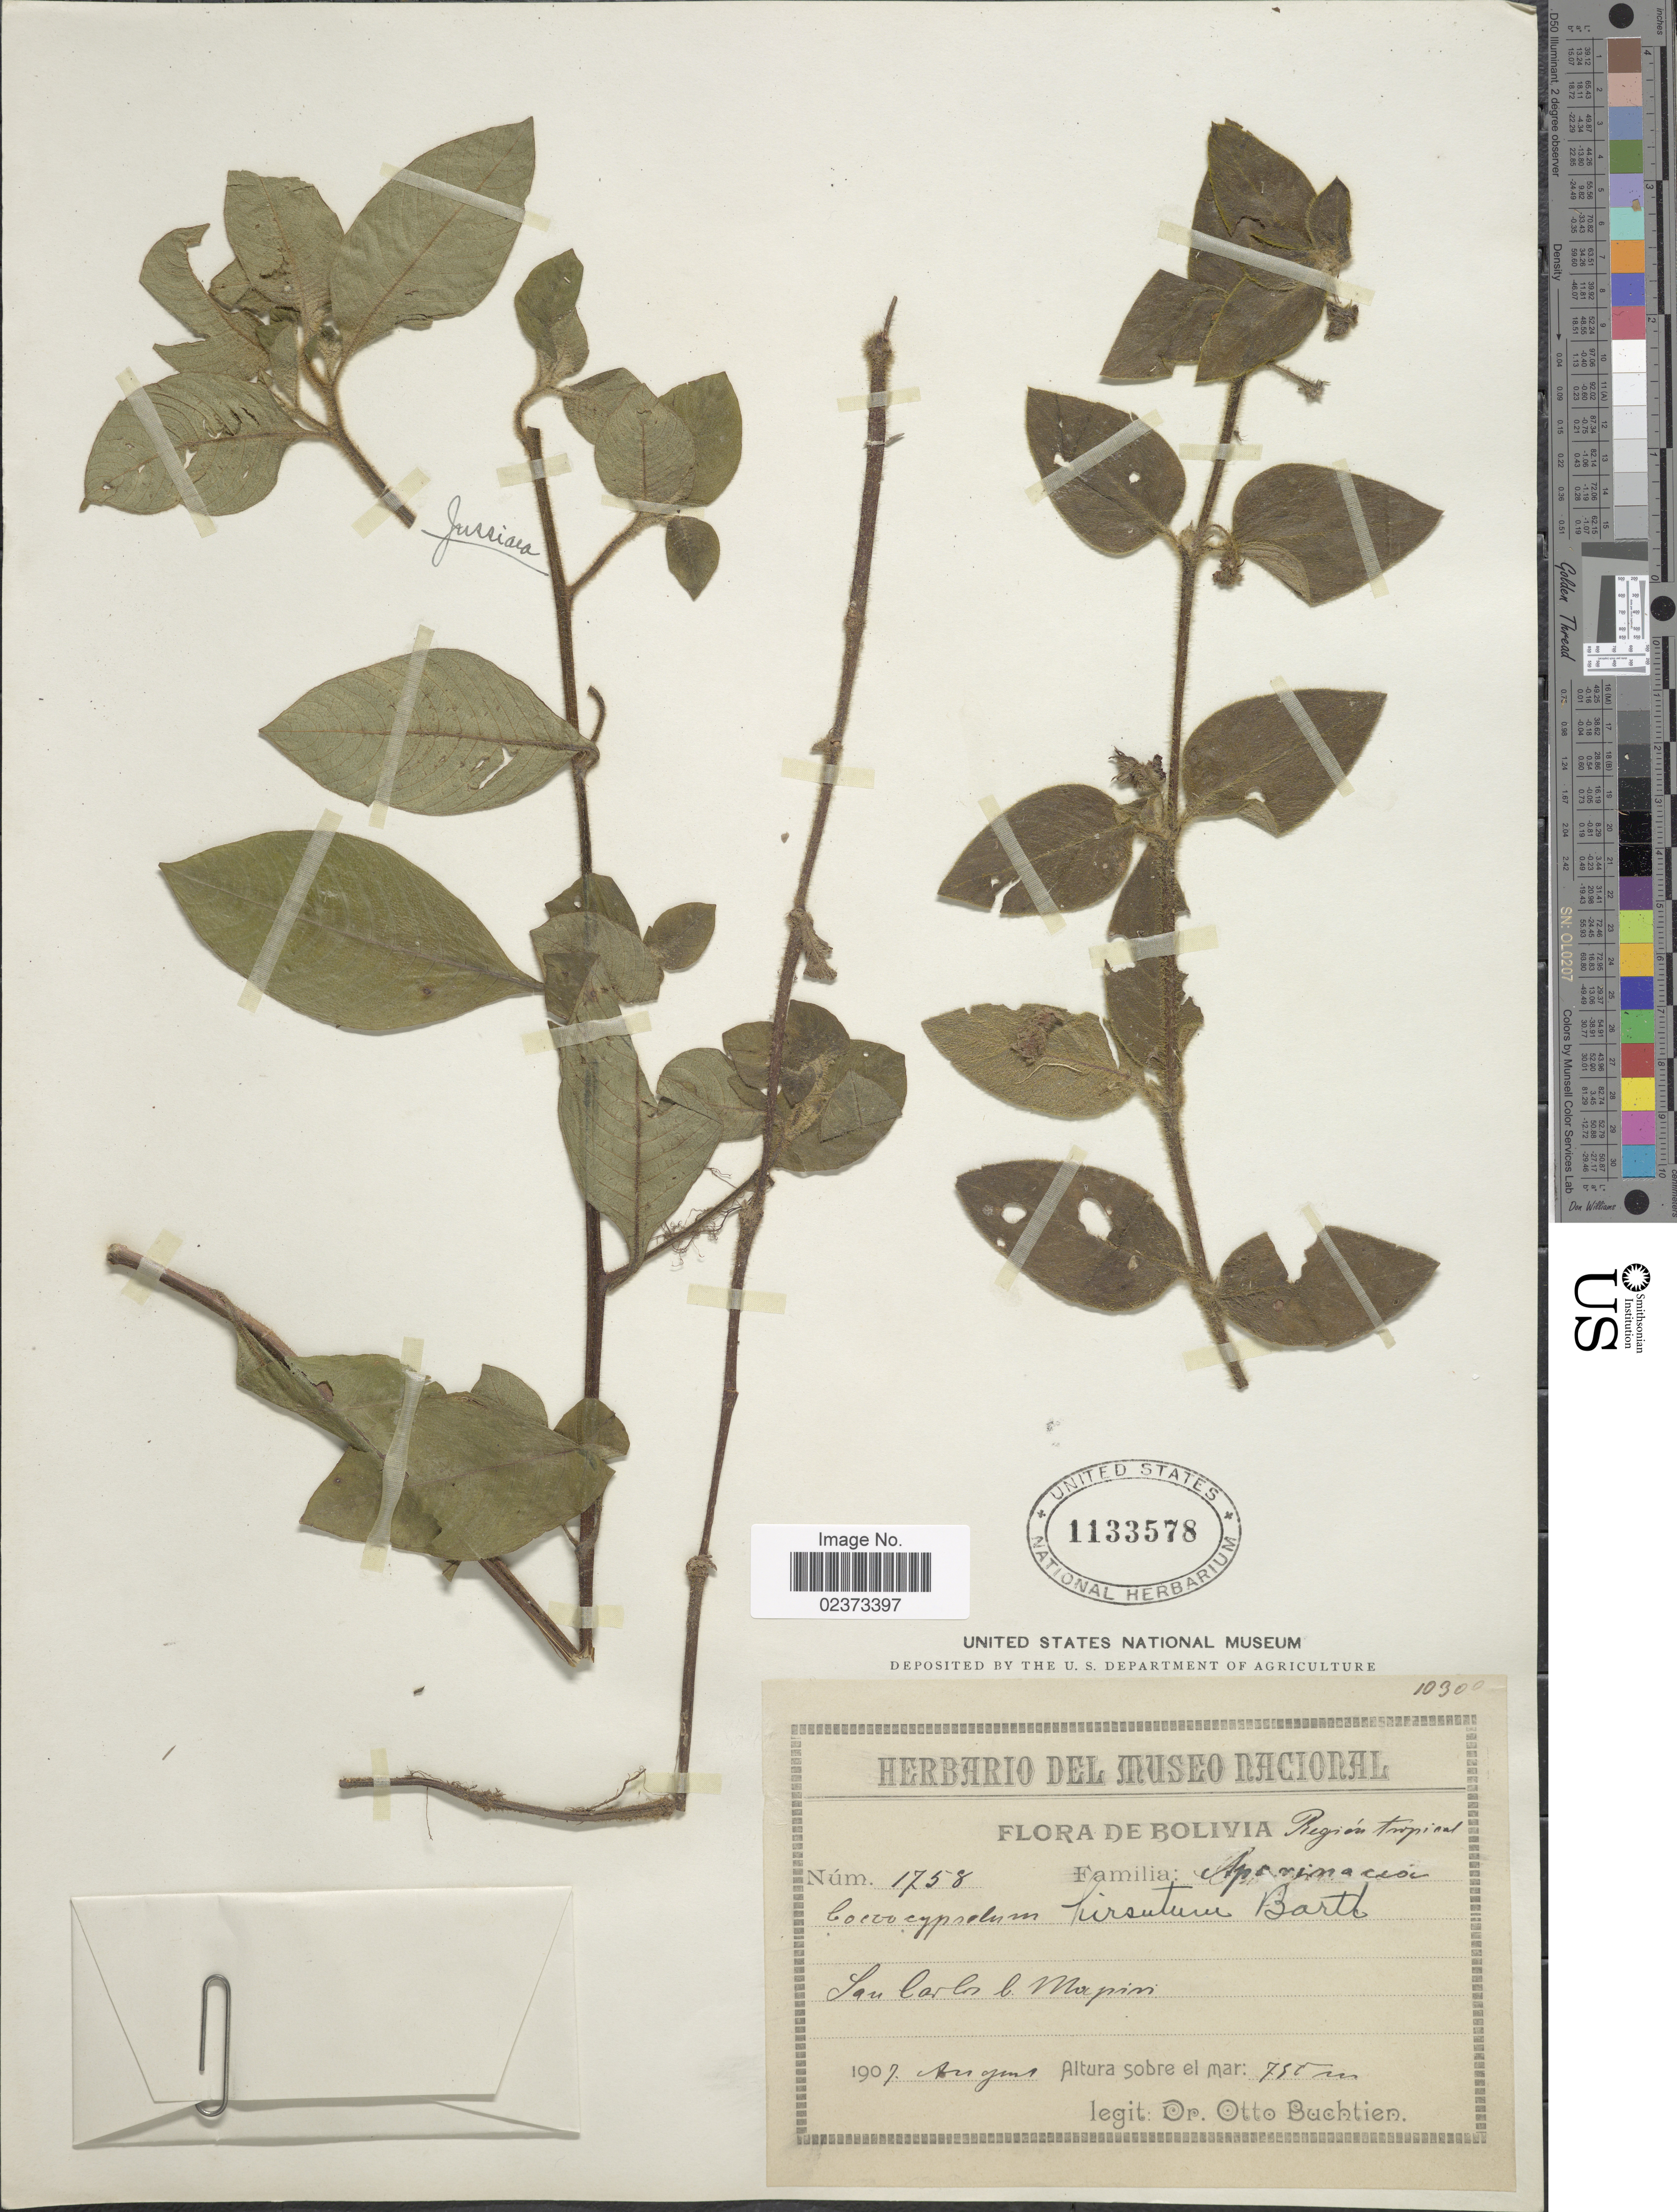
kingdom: Plantae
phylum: Tracheophyta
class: Magnoliopsida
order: Gentianales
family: Rubiaceae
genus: Coccocypselum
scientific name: Coccocypselum hirsutum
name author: Bartl. ex DC.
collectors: O. Buchtien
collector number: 1758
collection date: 1907-08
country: Bolivia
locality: Region tropical, San Carlos l. Mapiri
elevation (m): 750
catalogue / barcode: US 1133578